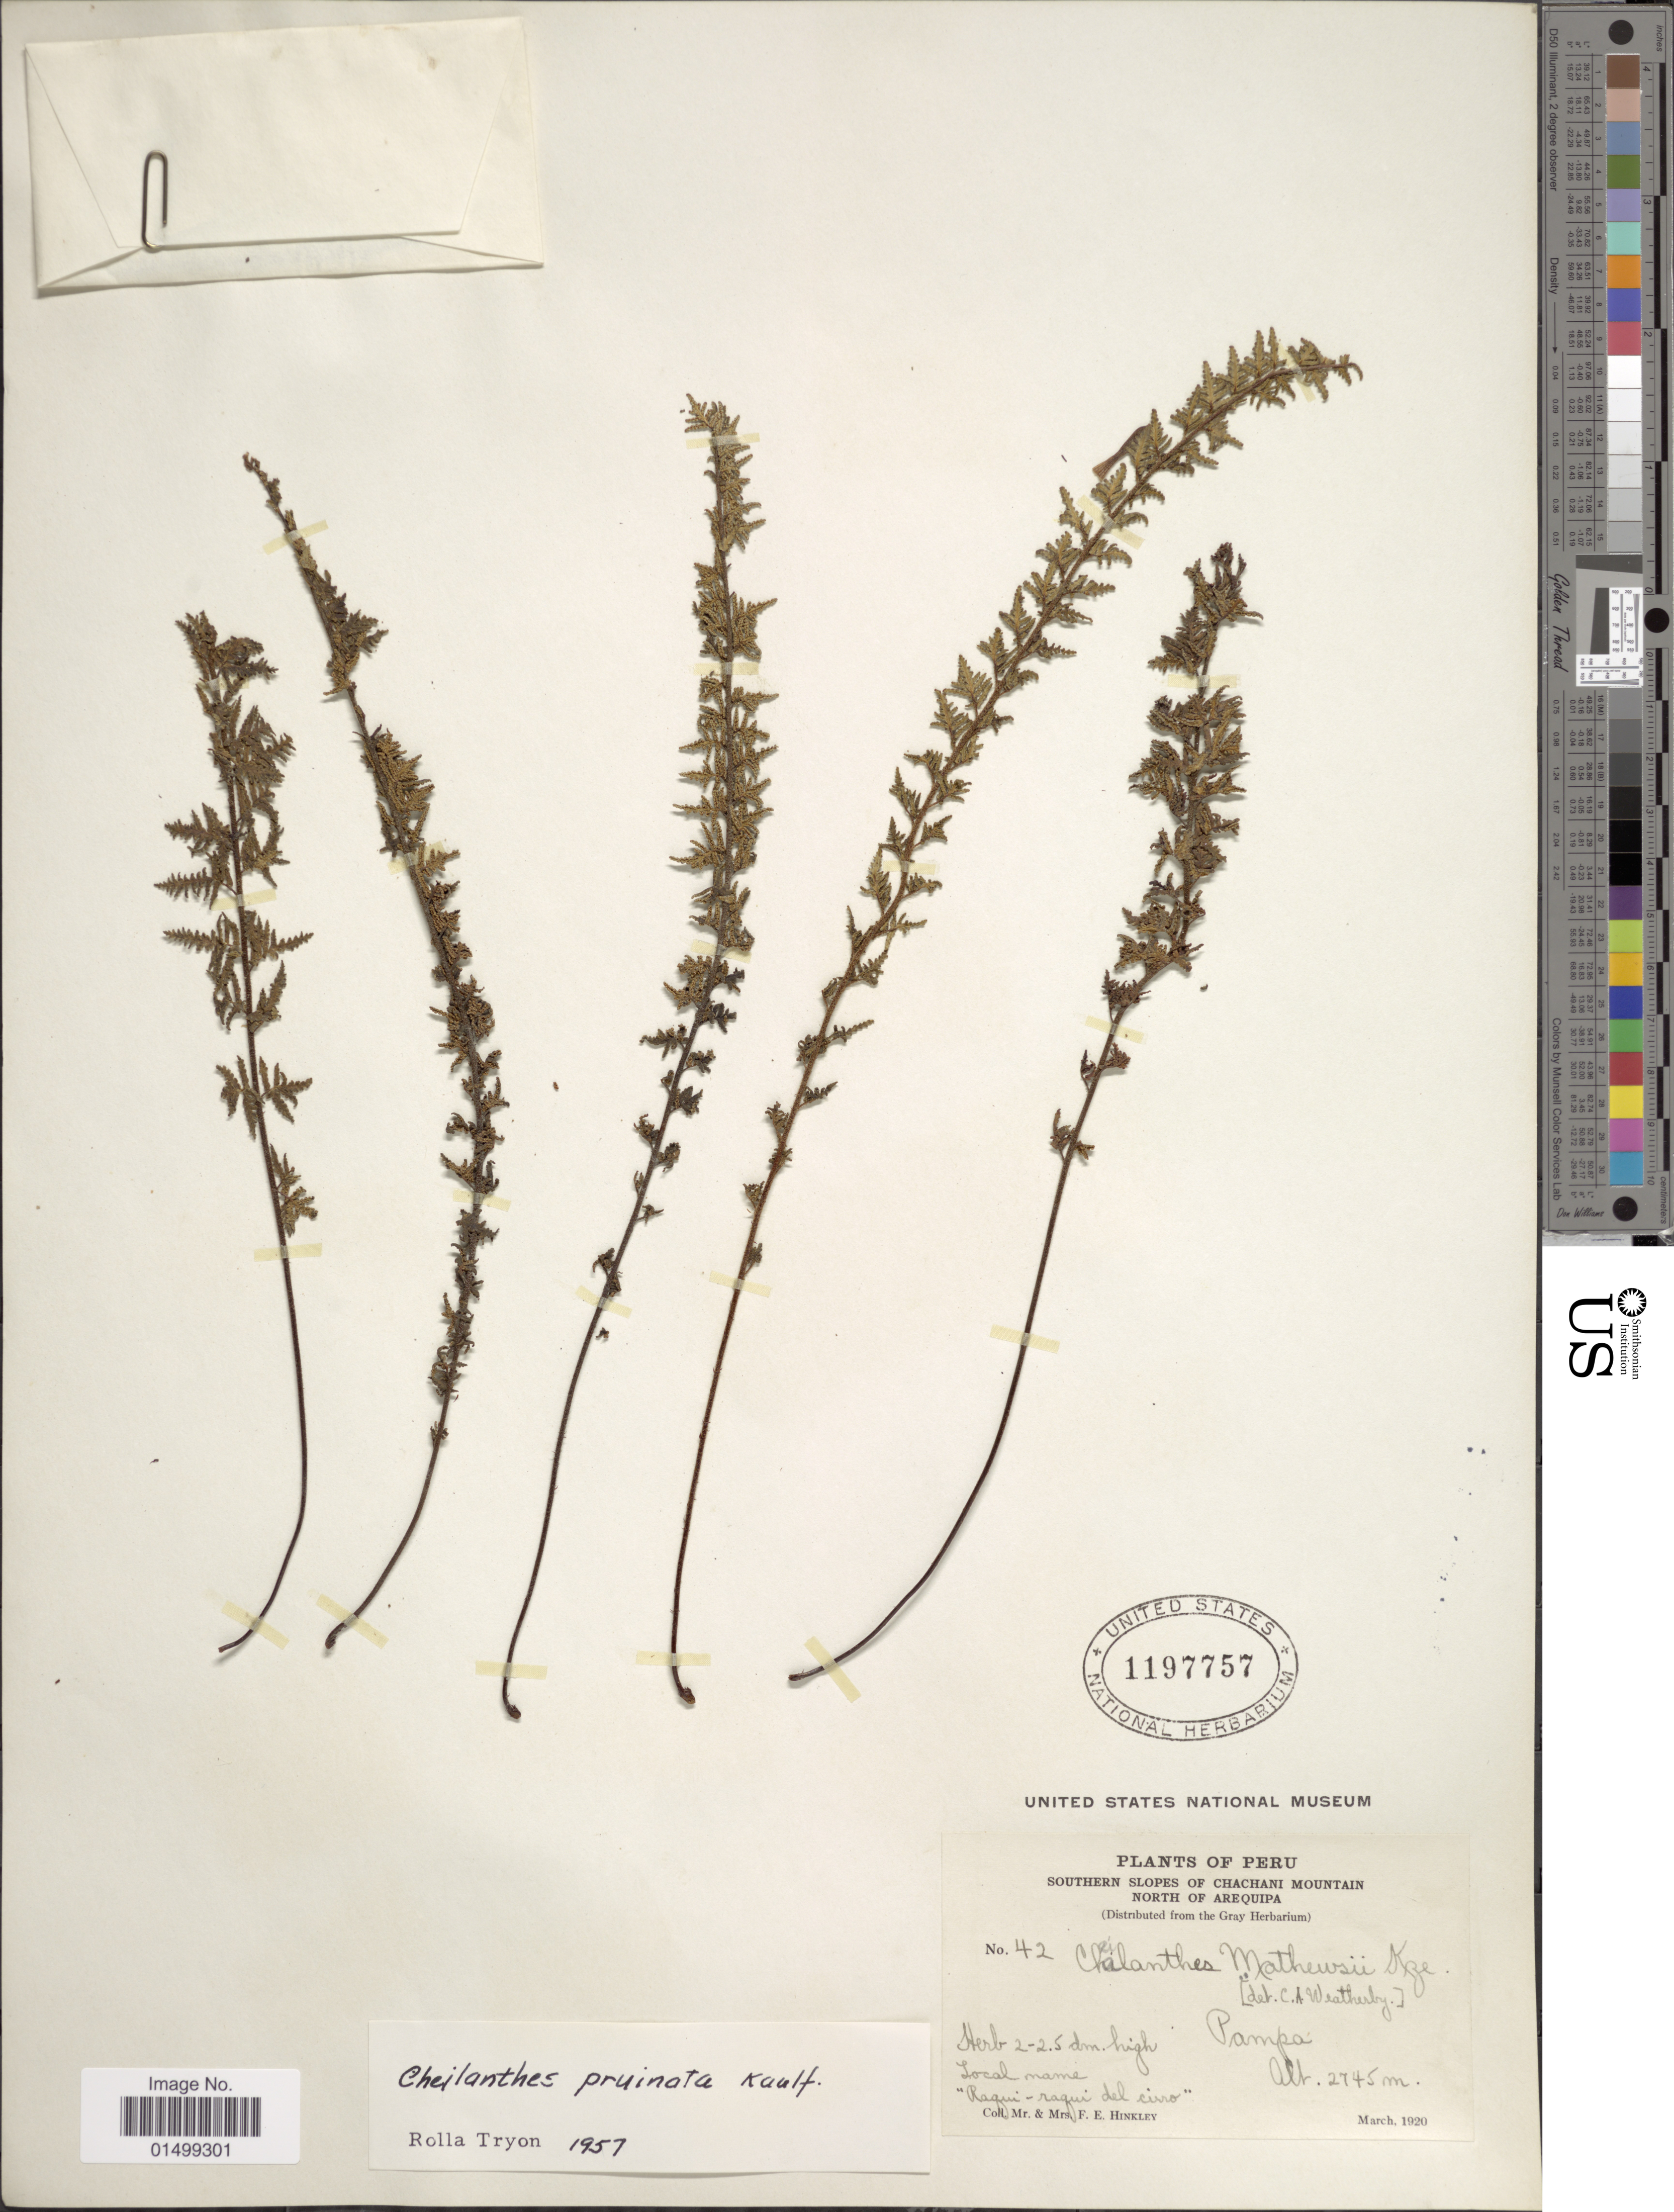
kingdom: Plantae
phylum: Tracheophyta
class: Polypodiopsida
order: Polypodiales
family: Pteridaceae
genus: Cheilanthes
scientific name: Cheilanthes pruinata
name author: Kaulf.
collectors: F. Hinkley & F. Hinkley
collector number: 42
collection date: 1920-03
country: Peru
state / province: Arequipa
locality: Southern slopes of Chachani Mountain, north of Arequipa, Pampa.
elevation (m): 2745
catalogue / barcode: US 1197757